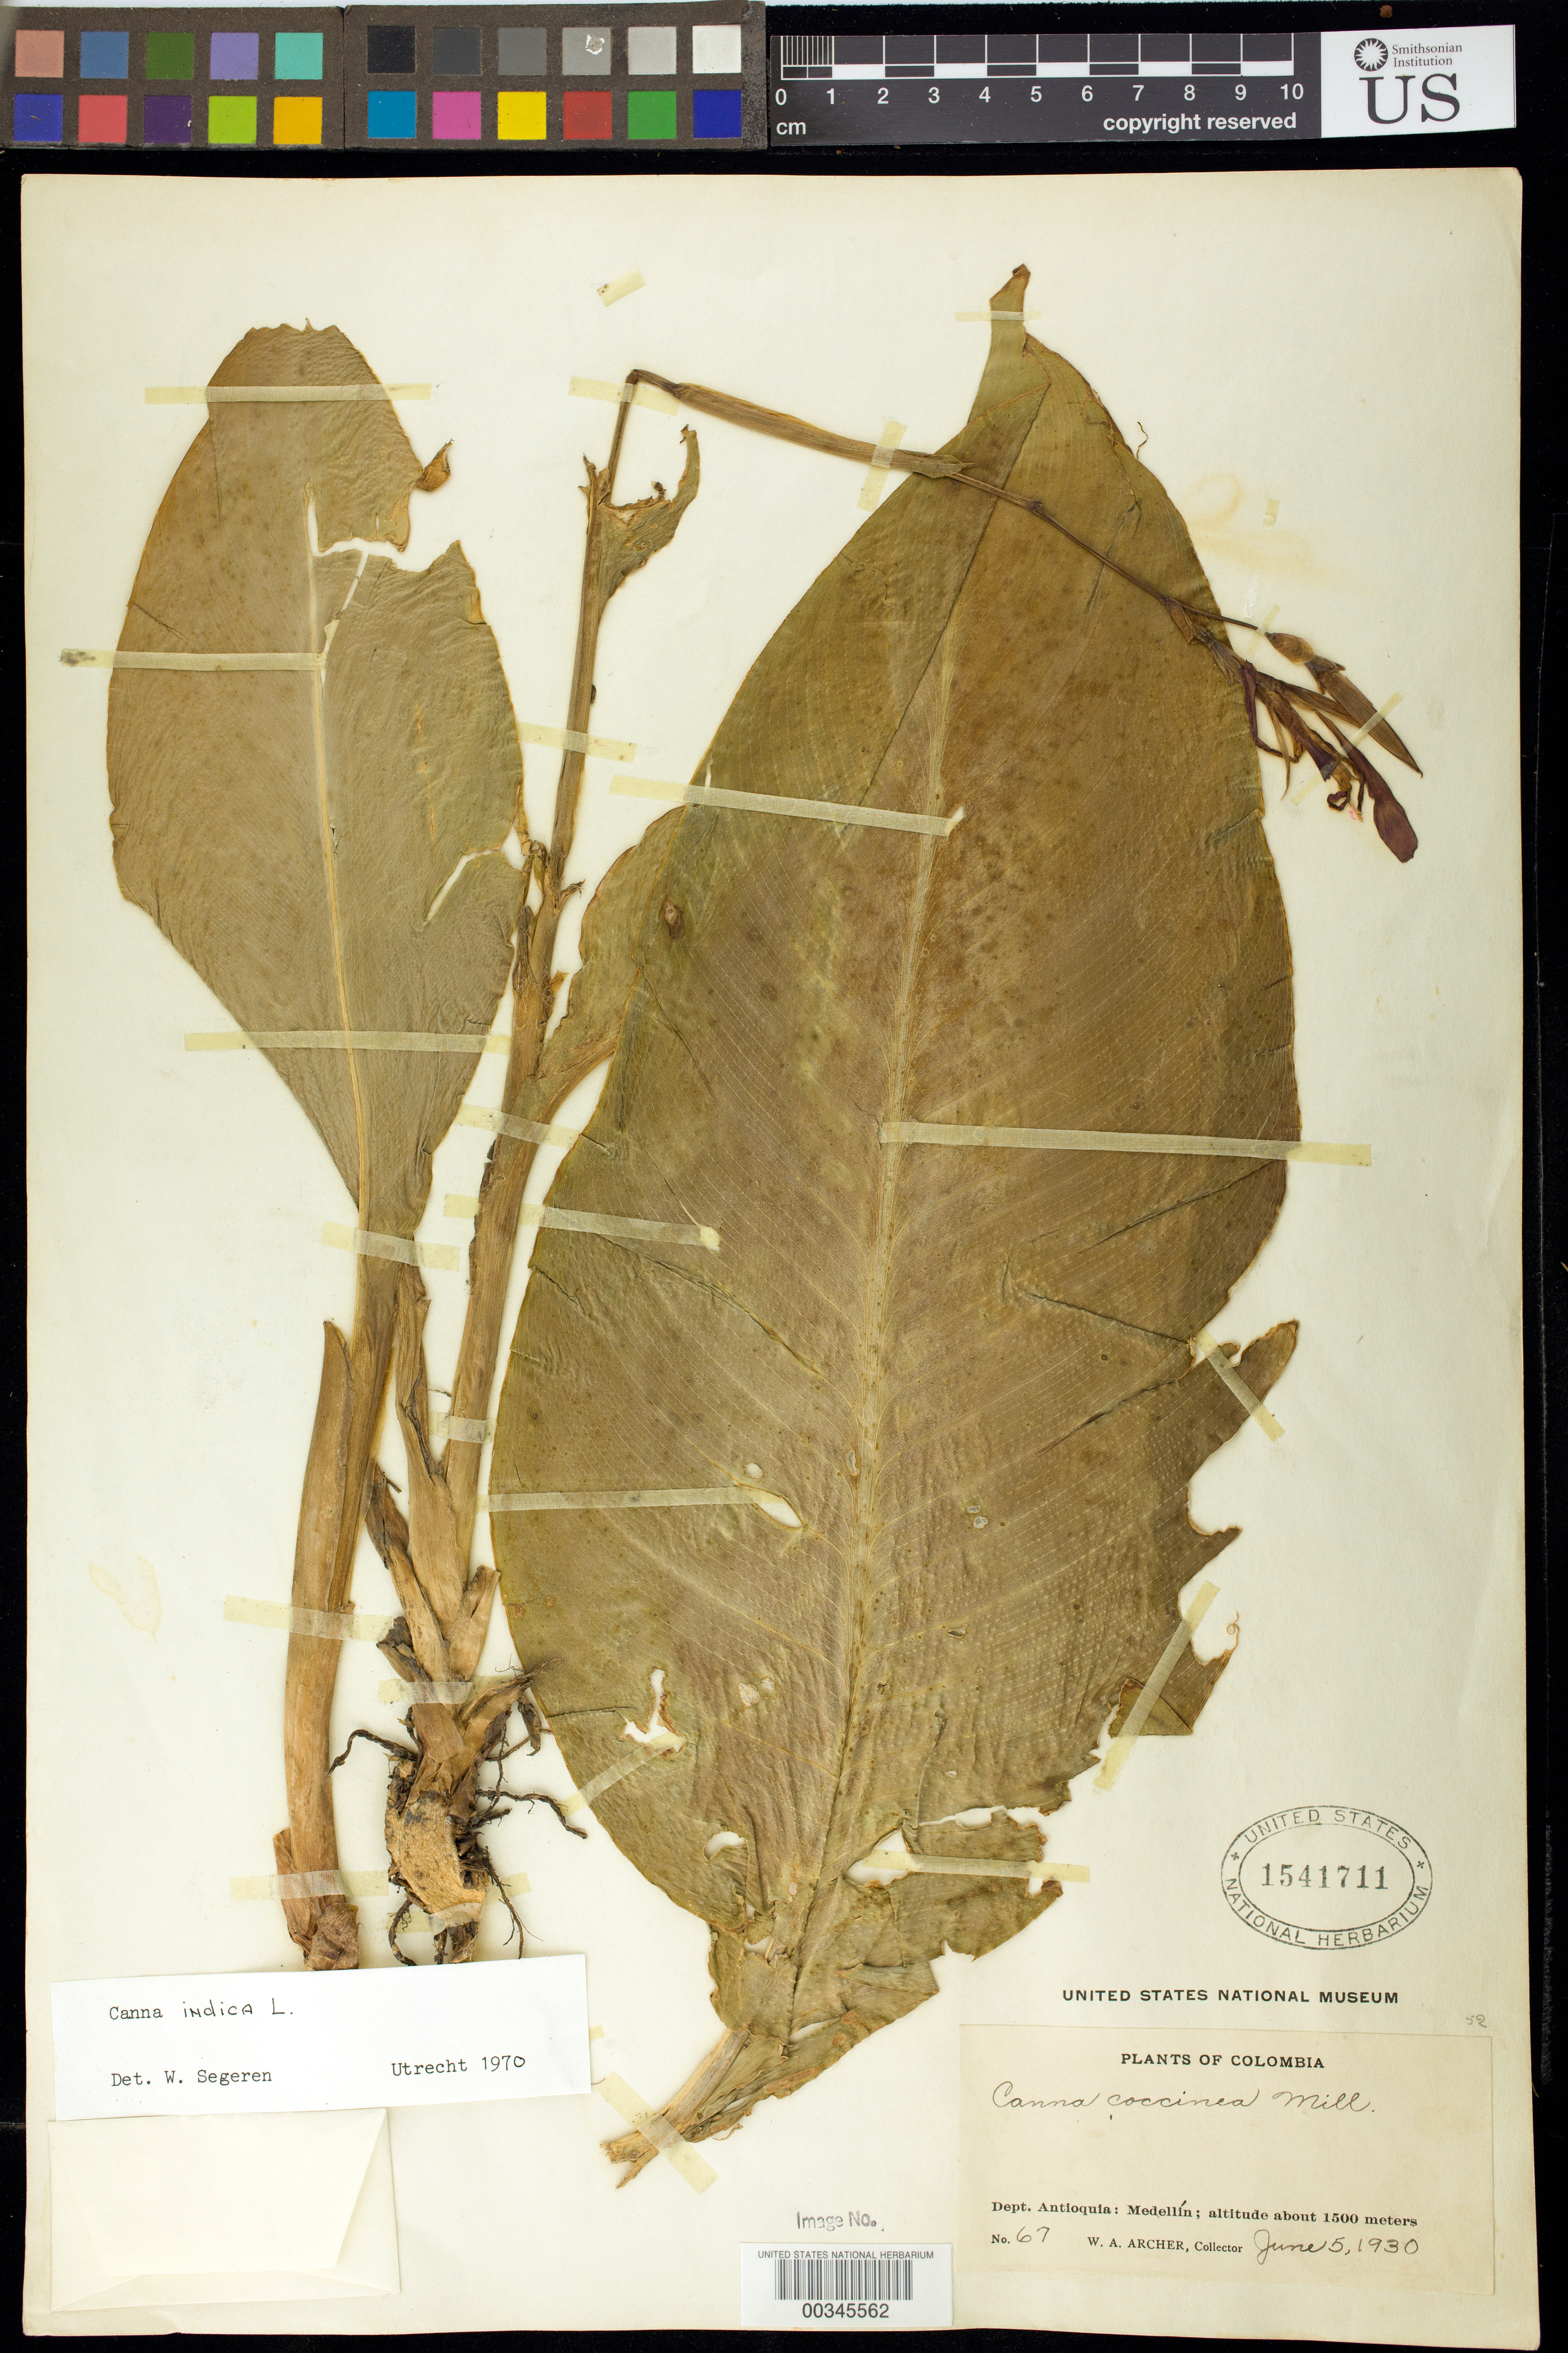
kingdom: Plantae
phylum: Tracheophyta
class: Liliopsida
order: Zingiberales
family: Cannaceae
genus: Canna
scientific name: Canna indica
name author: L.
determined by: Segeren, W.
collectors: W. A. Archer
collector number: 67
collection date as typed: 05 Jun 1930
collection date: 1930-06-05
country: Colombia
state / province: Antioquia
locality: Medellin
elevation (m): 1500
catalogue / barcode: US 1541711